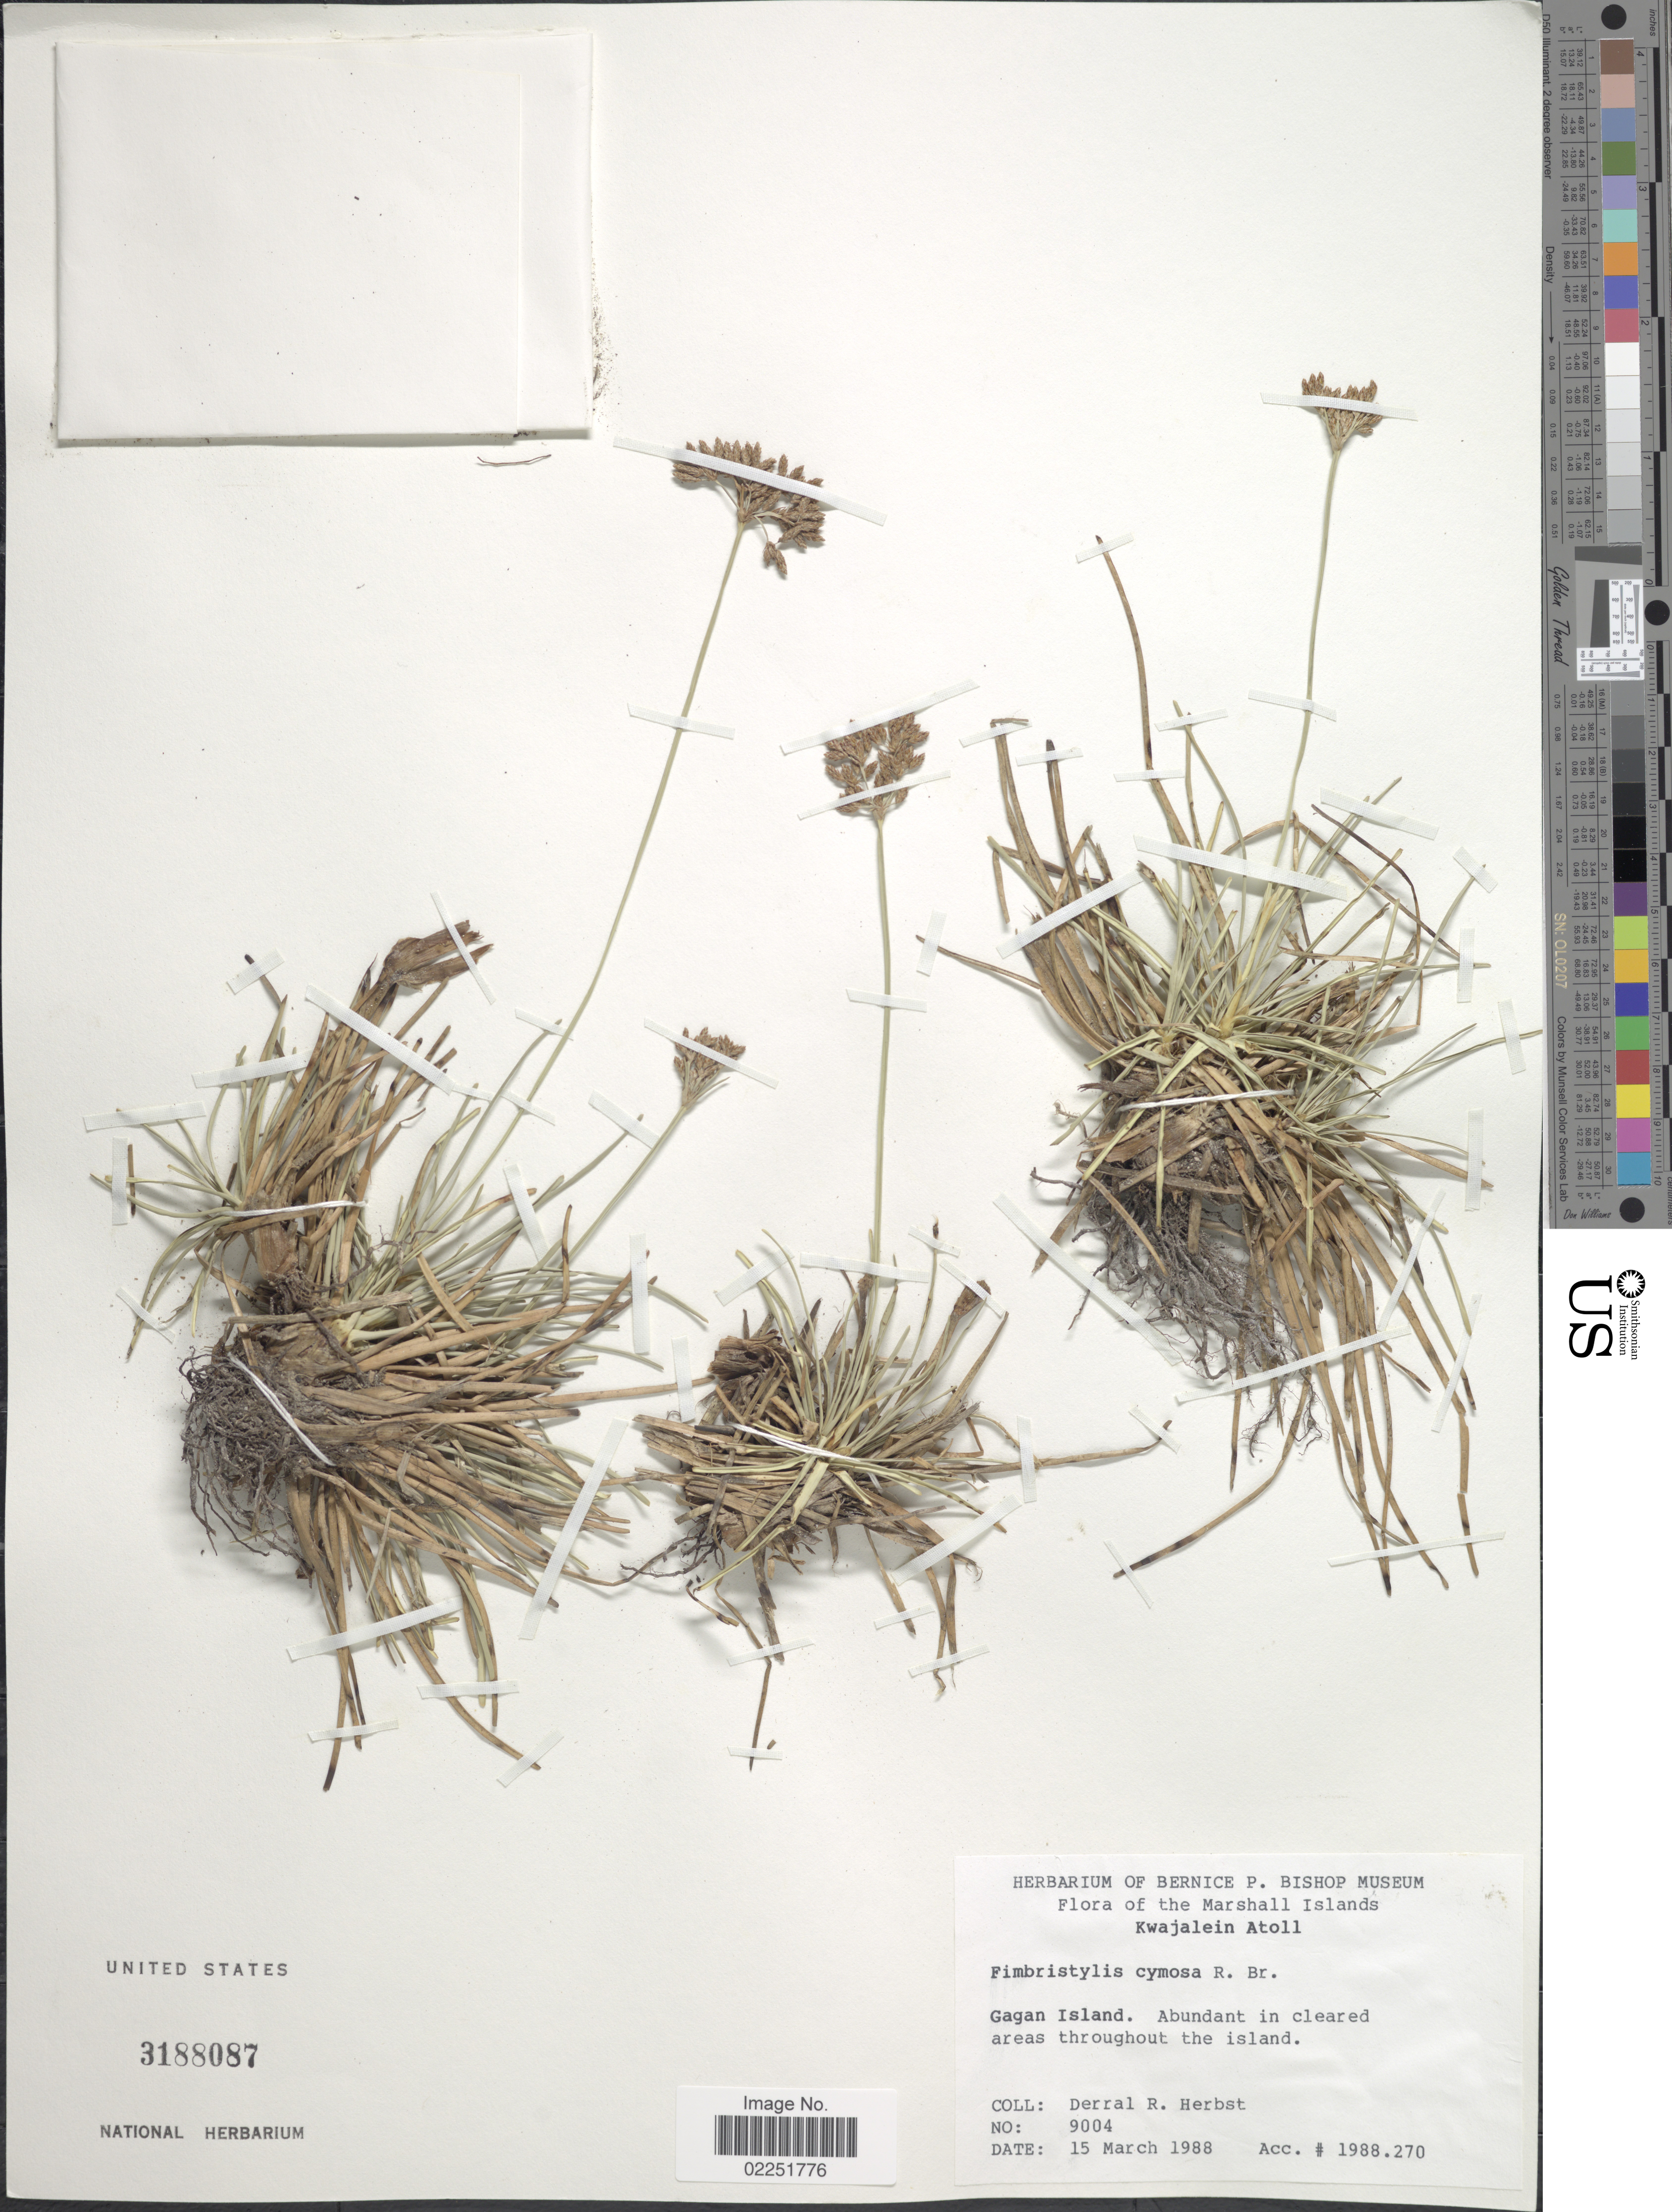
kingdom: Plantae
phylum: Tracheophyta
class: Liliopsida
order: Poales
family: Cyperaceae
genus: Fimbristylis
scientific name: Fimbristylis cymosa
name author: R. Br.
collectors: D. R. Herbst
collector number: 9004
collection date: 1988-03-15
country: Marshall Islands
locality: Kwajalein Atoll. Gagan Island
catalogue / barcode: US 3188087